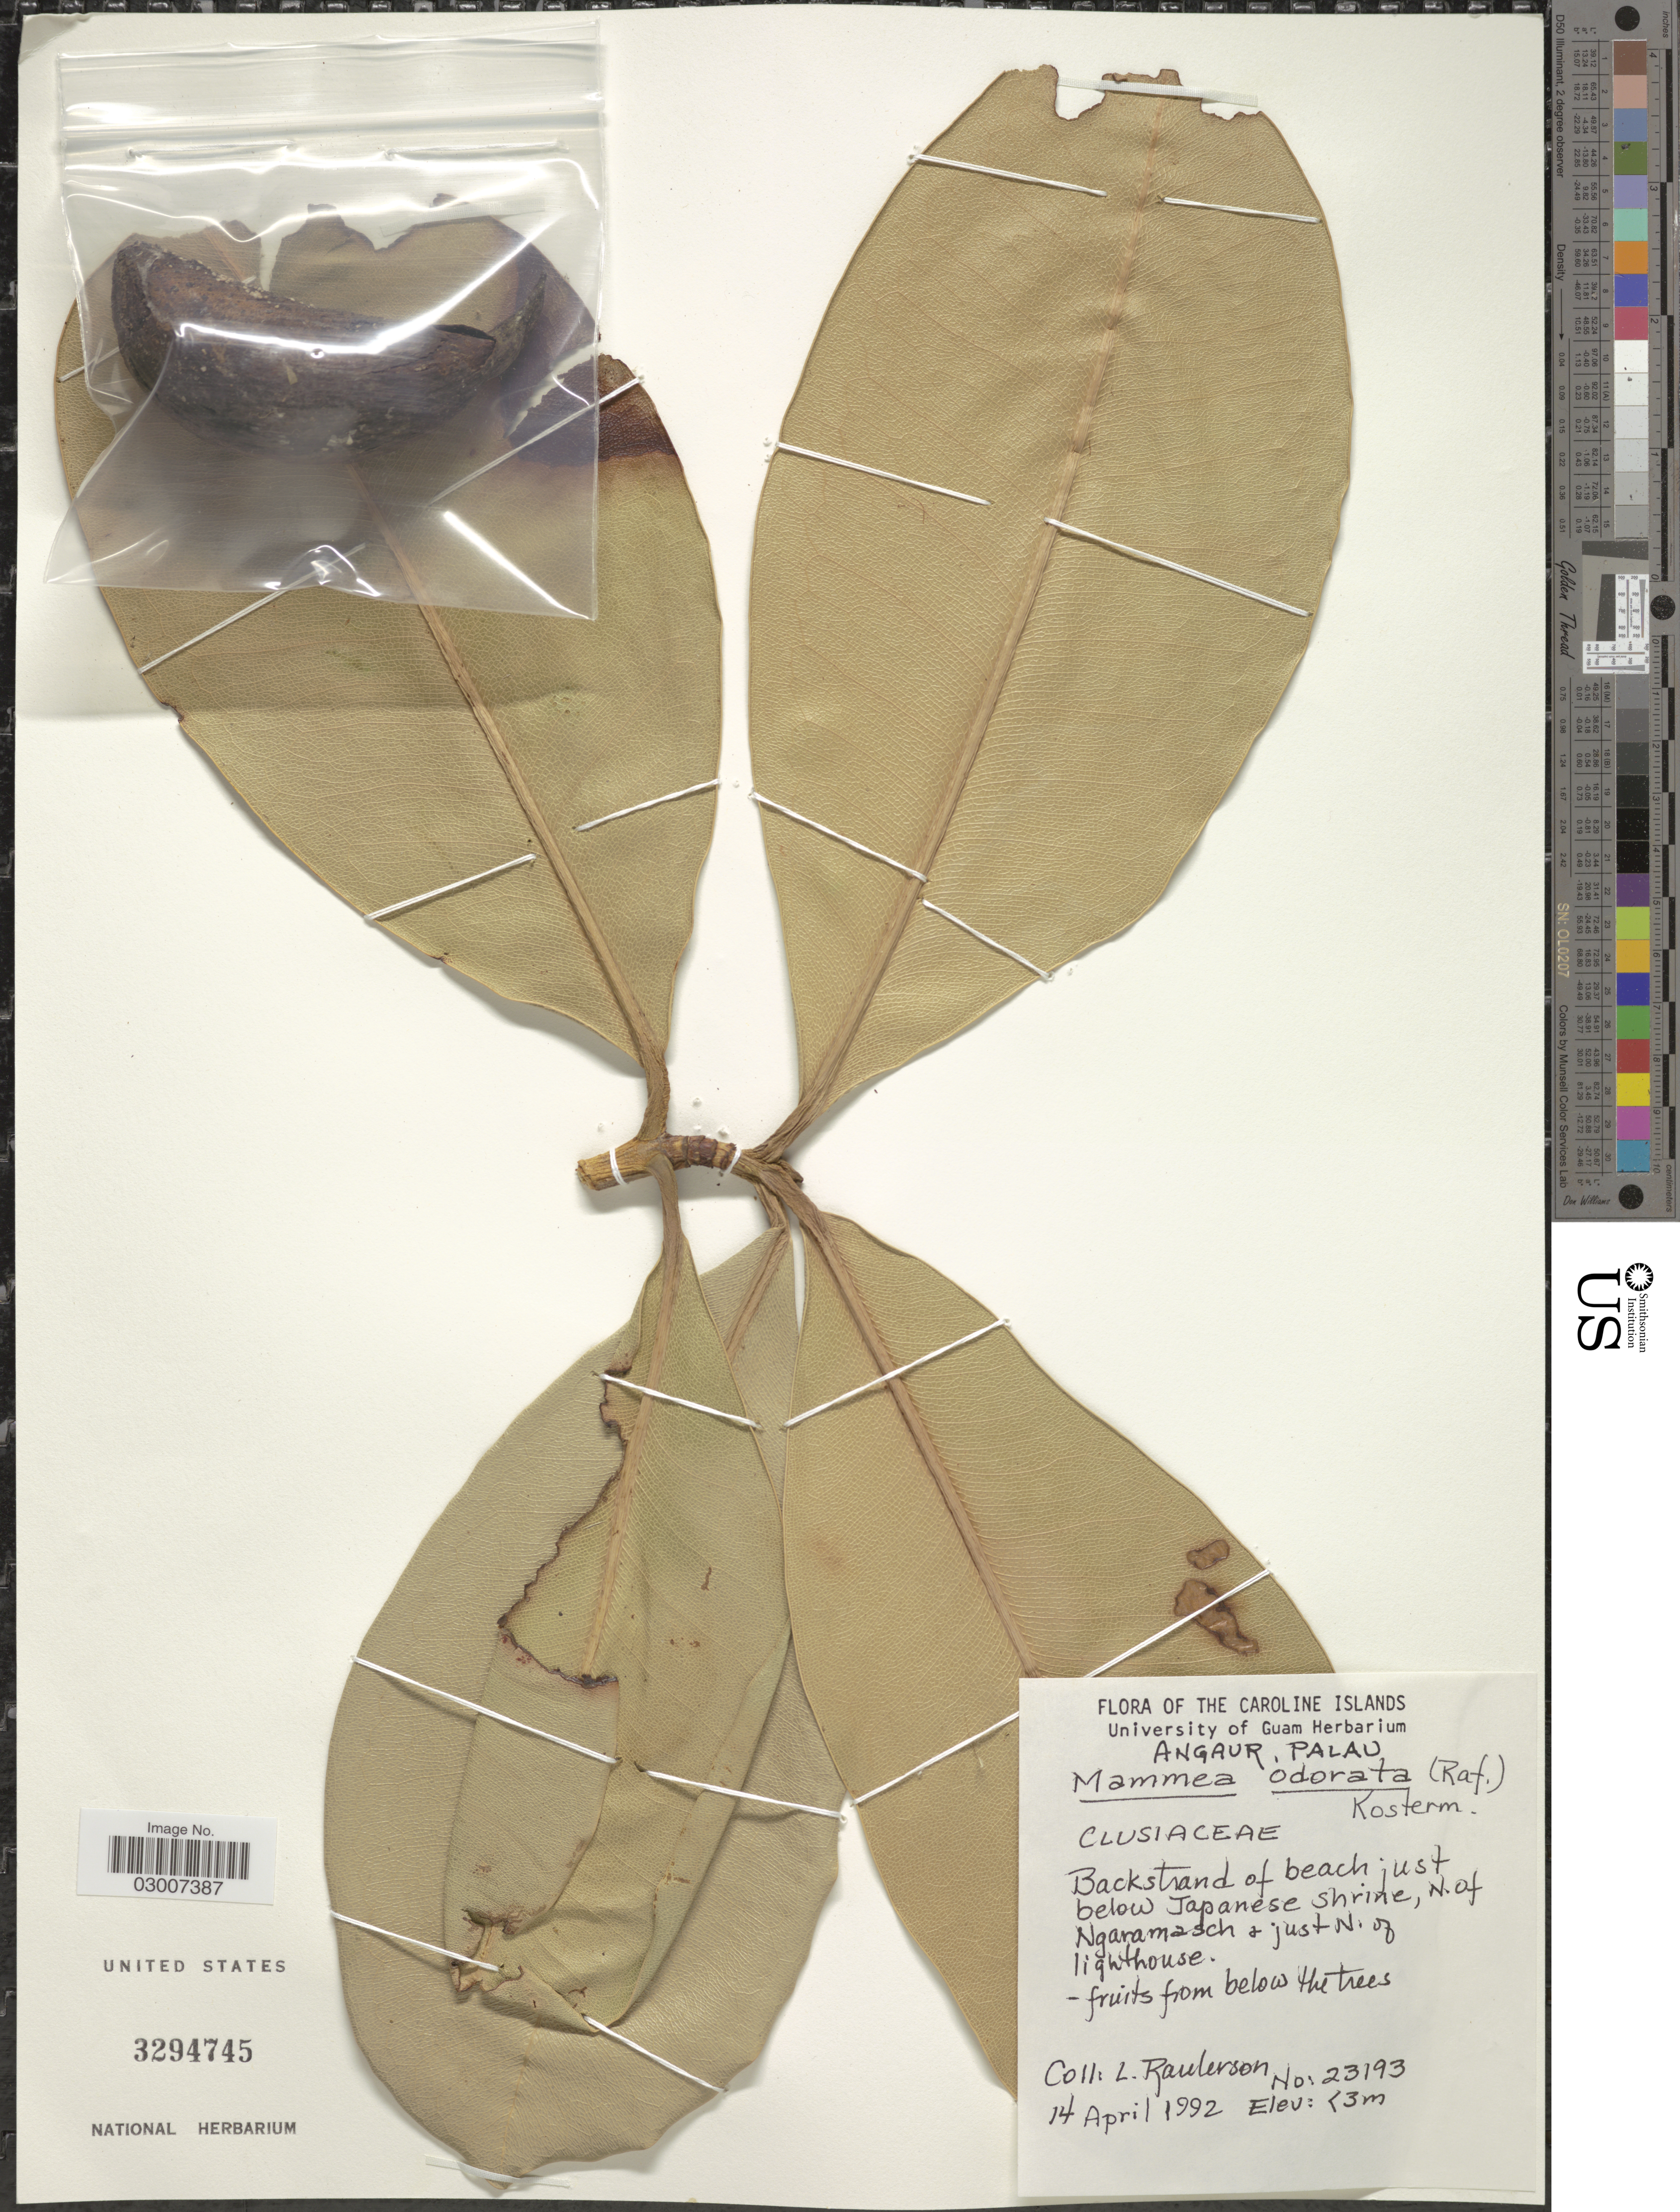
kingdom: Plantae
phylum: Tracheophyta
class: Magnoliopsida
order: Malpighiales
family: Calophyllaceae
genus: Mammea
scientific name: Mammea odorata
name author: (Raf.) Kosterm.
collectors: L. Raulerson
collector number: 23193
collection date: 1992-04-14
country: Palau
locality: Caroline Islands. Angaur, Palau. Bakstrand of beach just below Japanese Shrine, N. of Ngaramasch & just N. of lighthouse.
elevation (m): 3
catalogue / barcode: US 3294745